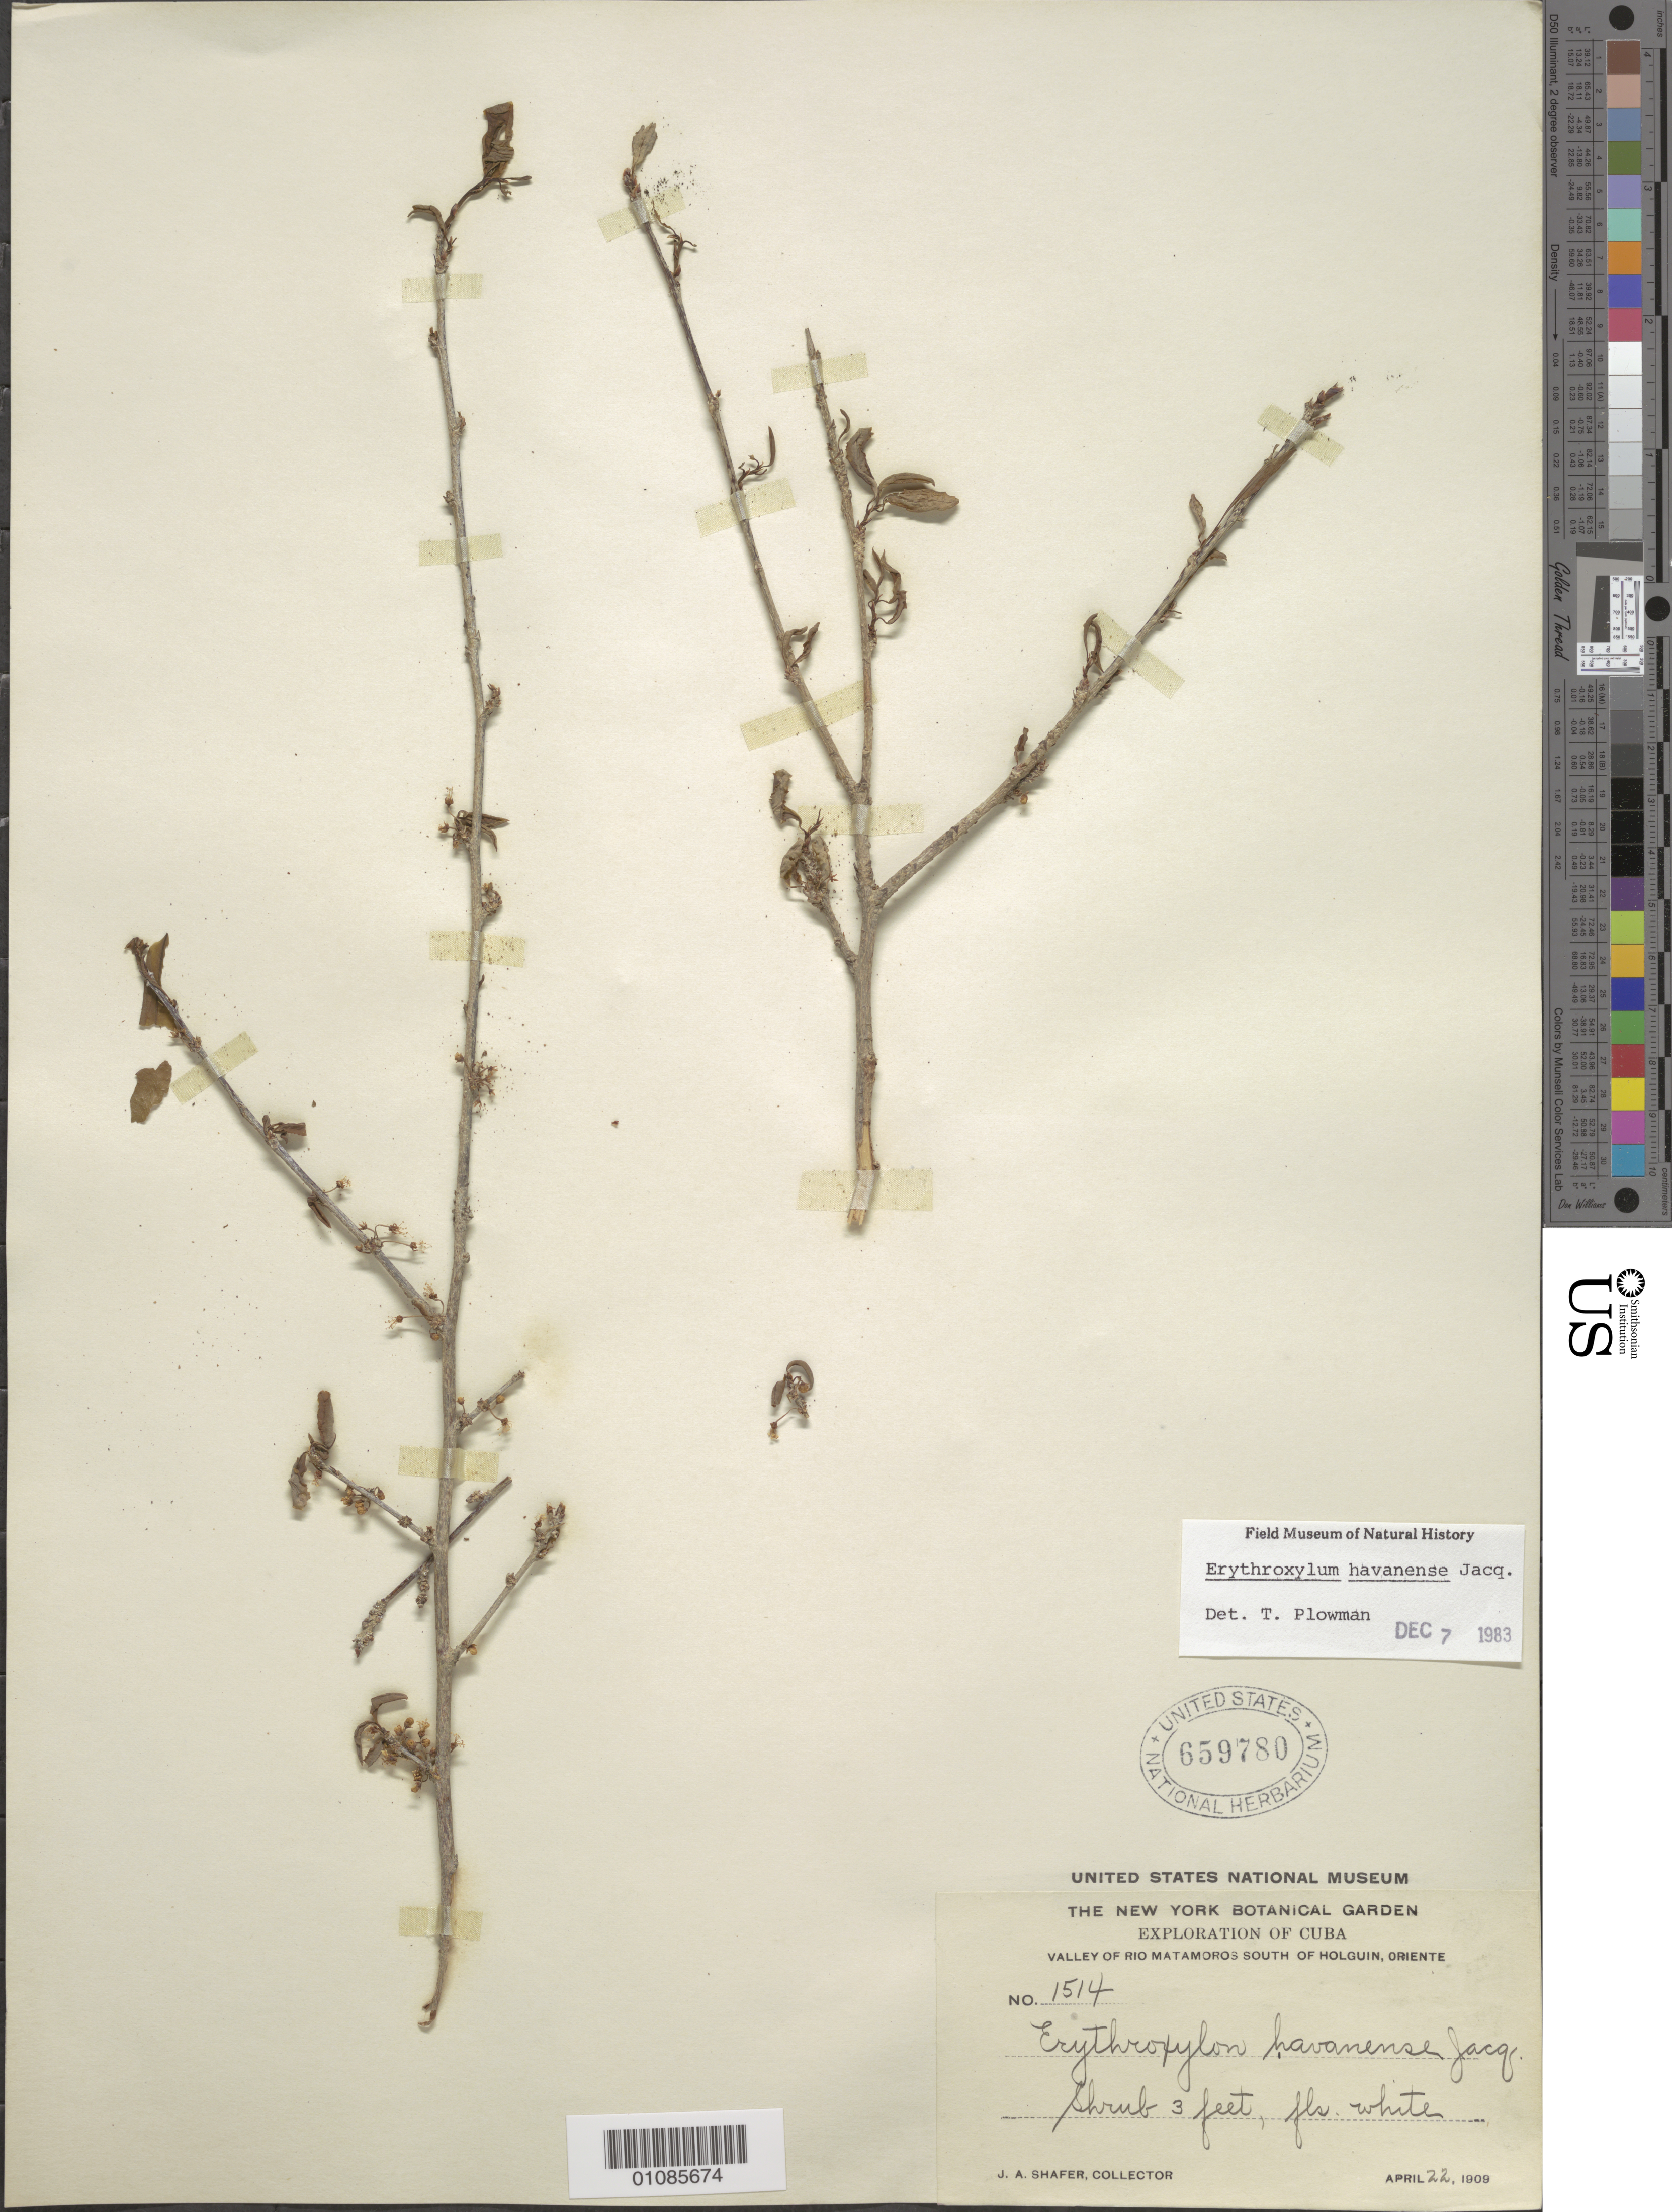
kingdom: Plantae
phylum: Tracheophyta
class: Magnoliopsida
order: Malpighiales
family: Erythroxylaceae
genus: Erythroxylum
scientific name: Erythroxylum havanense var. havanense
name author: Jacq.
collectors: J. A. Shafer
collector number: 1514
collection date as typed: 22 Apr 1909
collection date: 1909-04-22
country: Cuba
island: Cuba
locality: Oriente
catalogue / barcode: US 659780